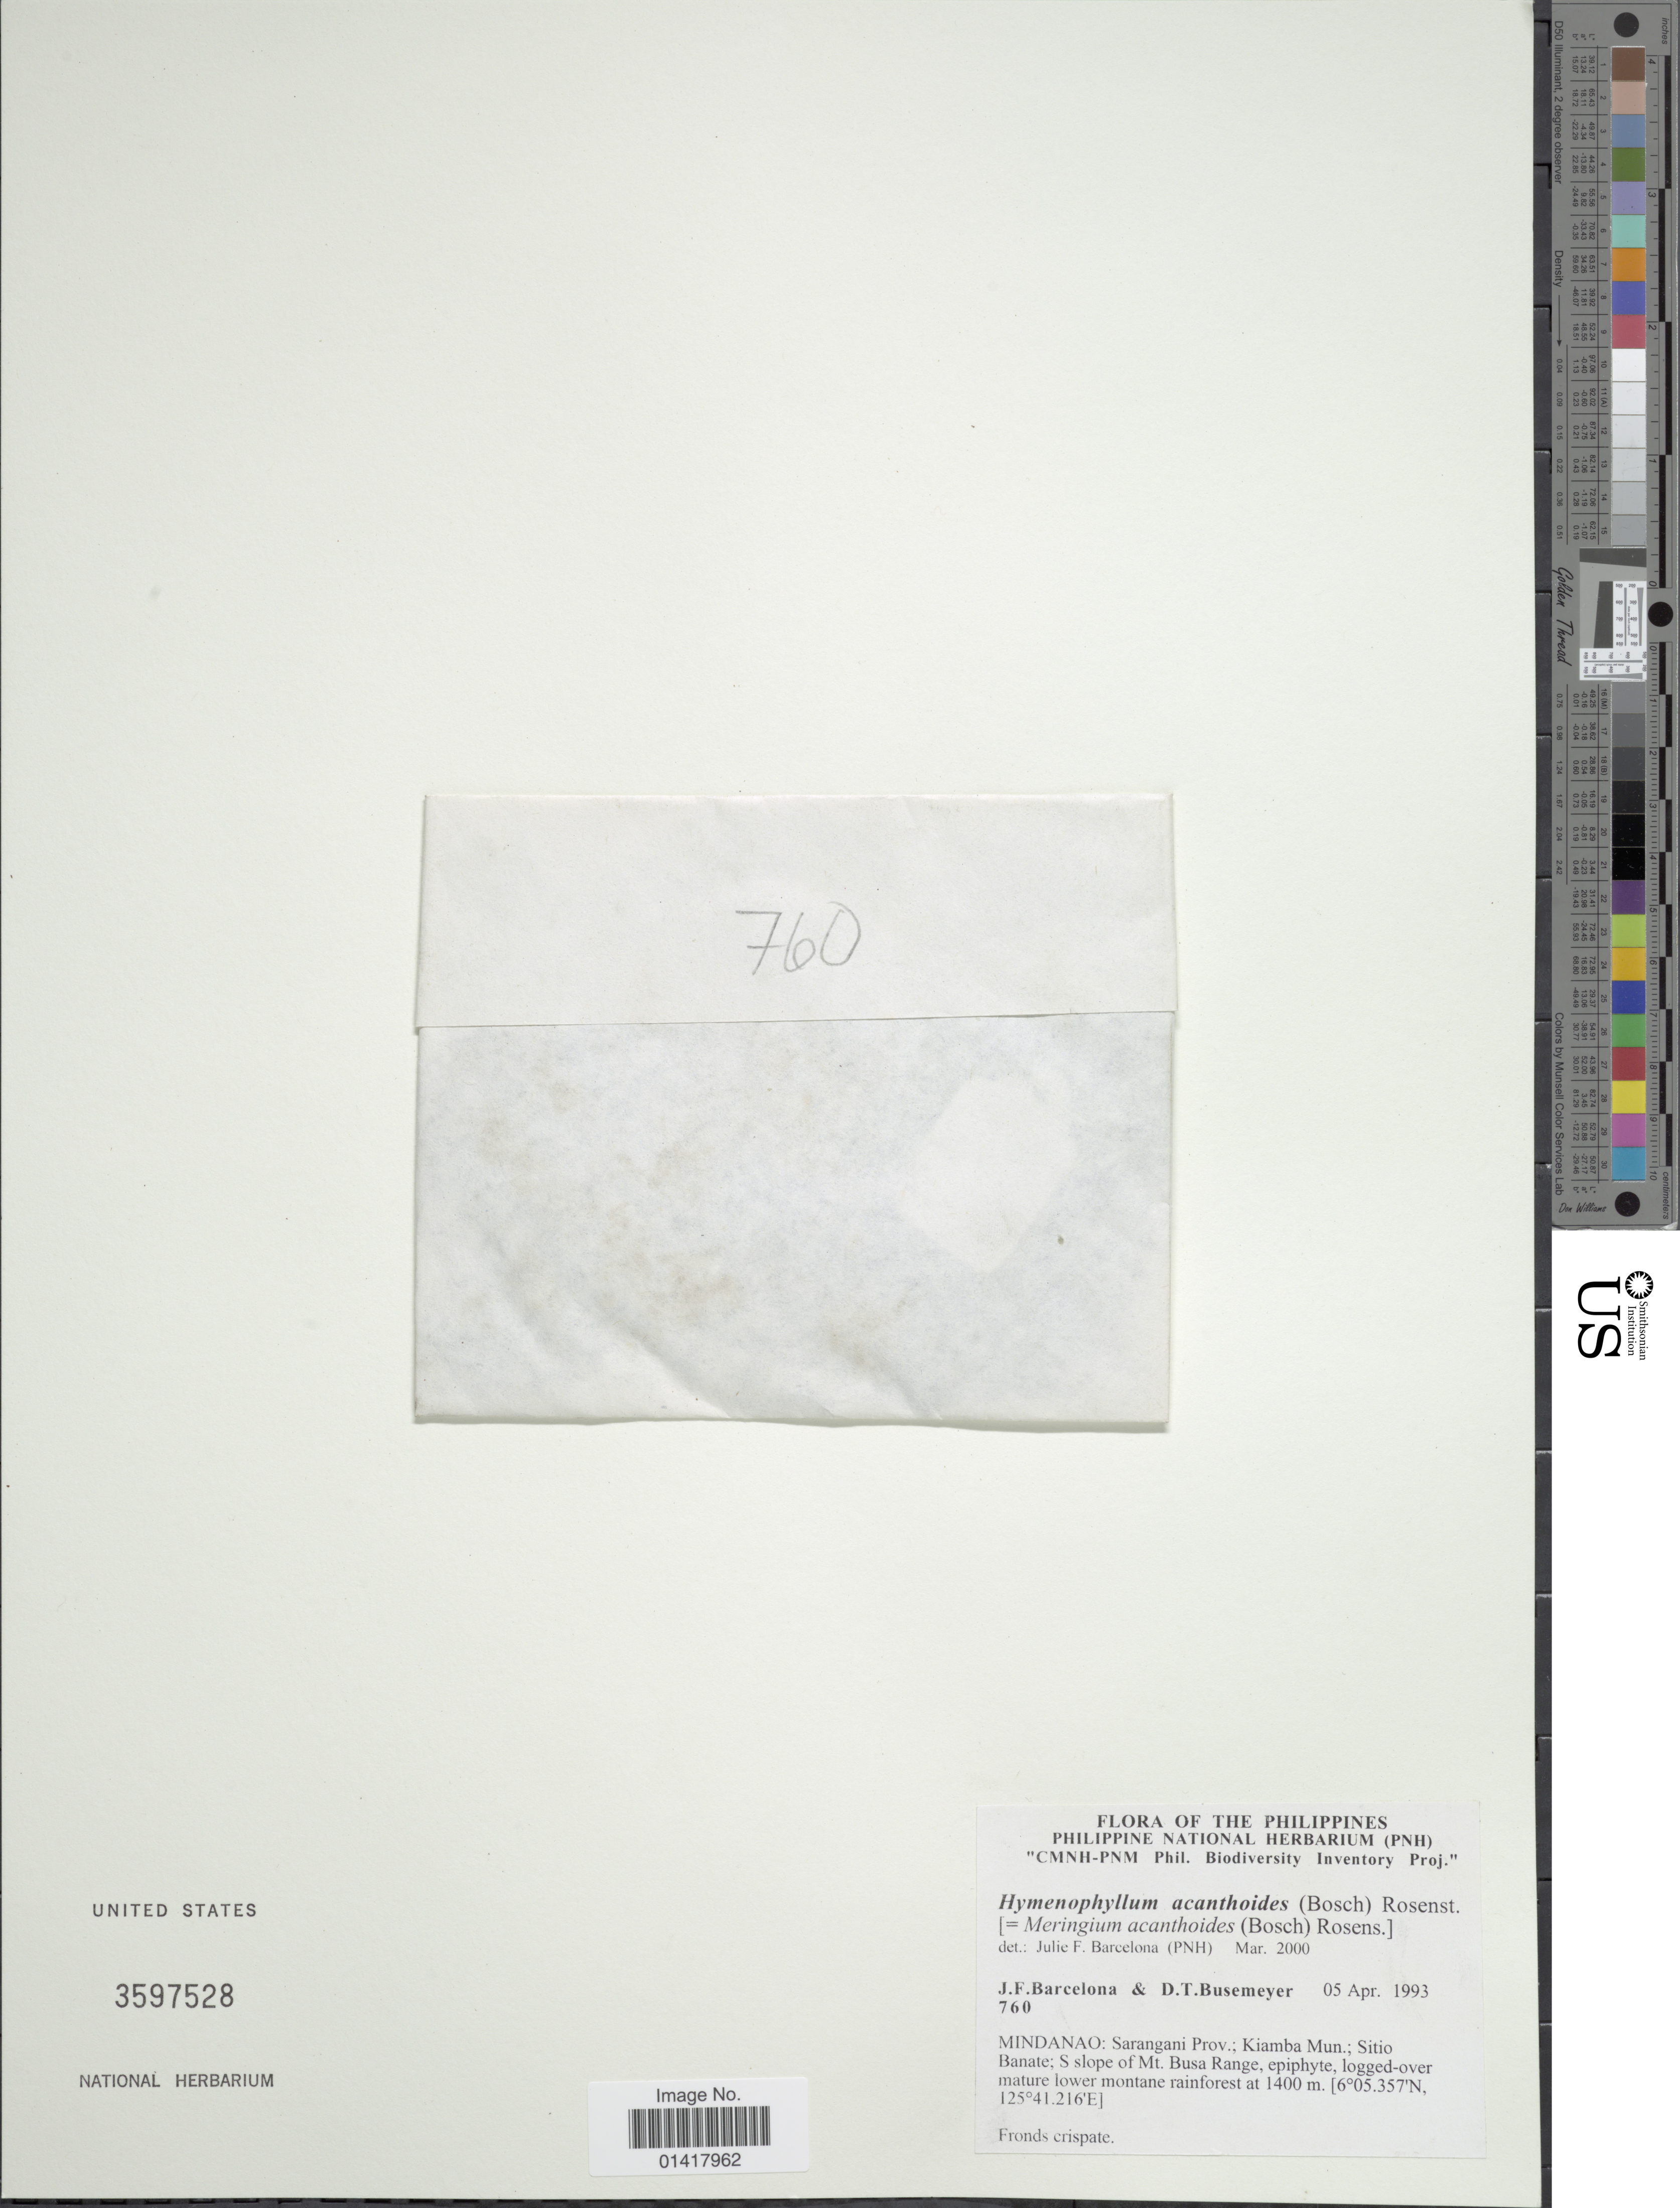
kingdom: Plantae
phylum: Tracheophyta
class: Polypodiopsida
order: Hymenophyllales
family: Hymenophyllaceae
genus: Hymenophyllum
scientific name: Hymenophyllum acanthoides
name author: (Bosch) Rosenst.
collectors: J. F. Barcelona & D. Busemeyer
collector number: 760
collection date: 1993-04-05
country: Philippines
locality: Mindanao: Sarangani Prov. : Kiamba Mun. ; Sitio Banate; S slope of Mt. BUsa Range, epiphyte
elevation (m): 1400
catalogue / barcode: US 3597528